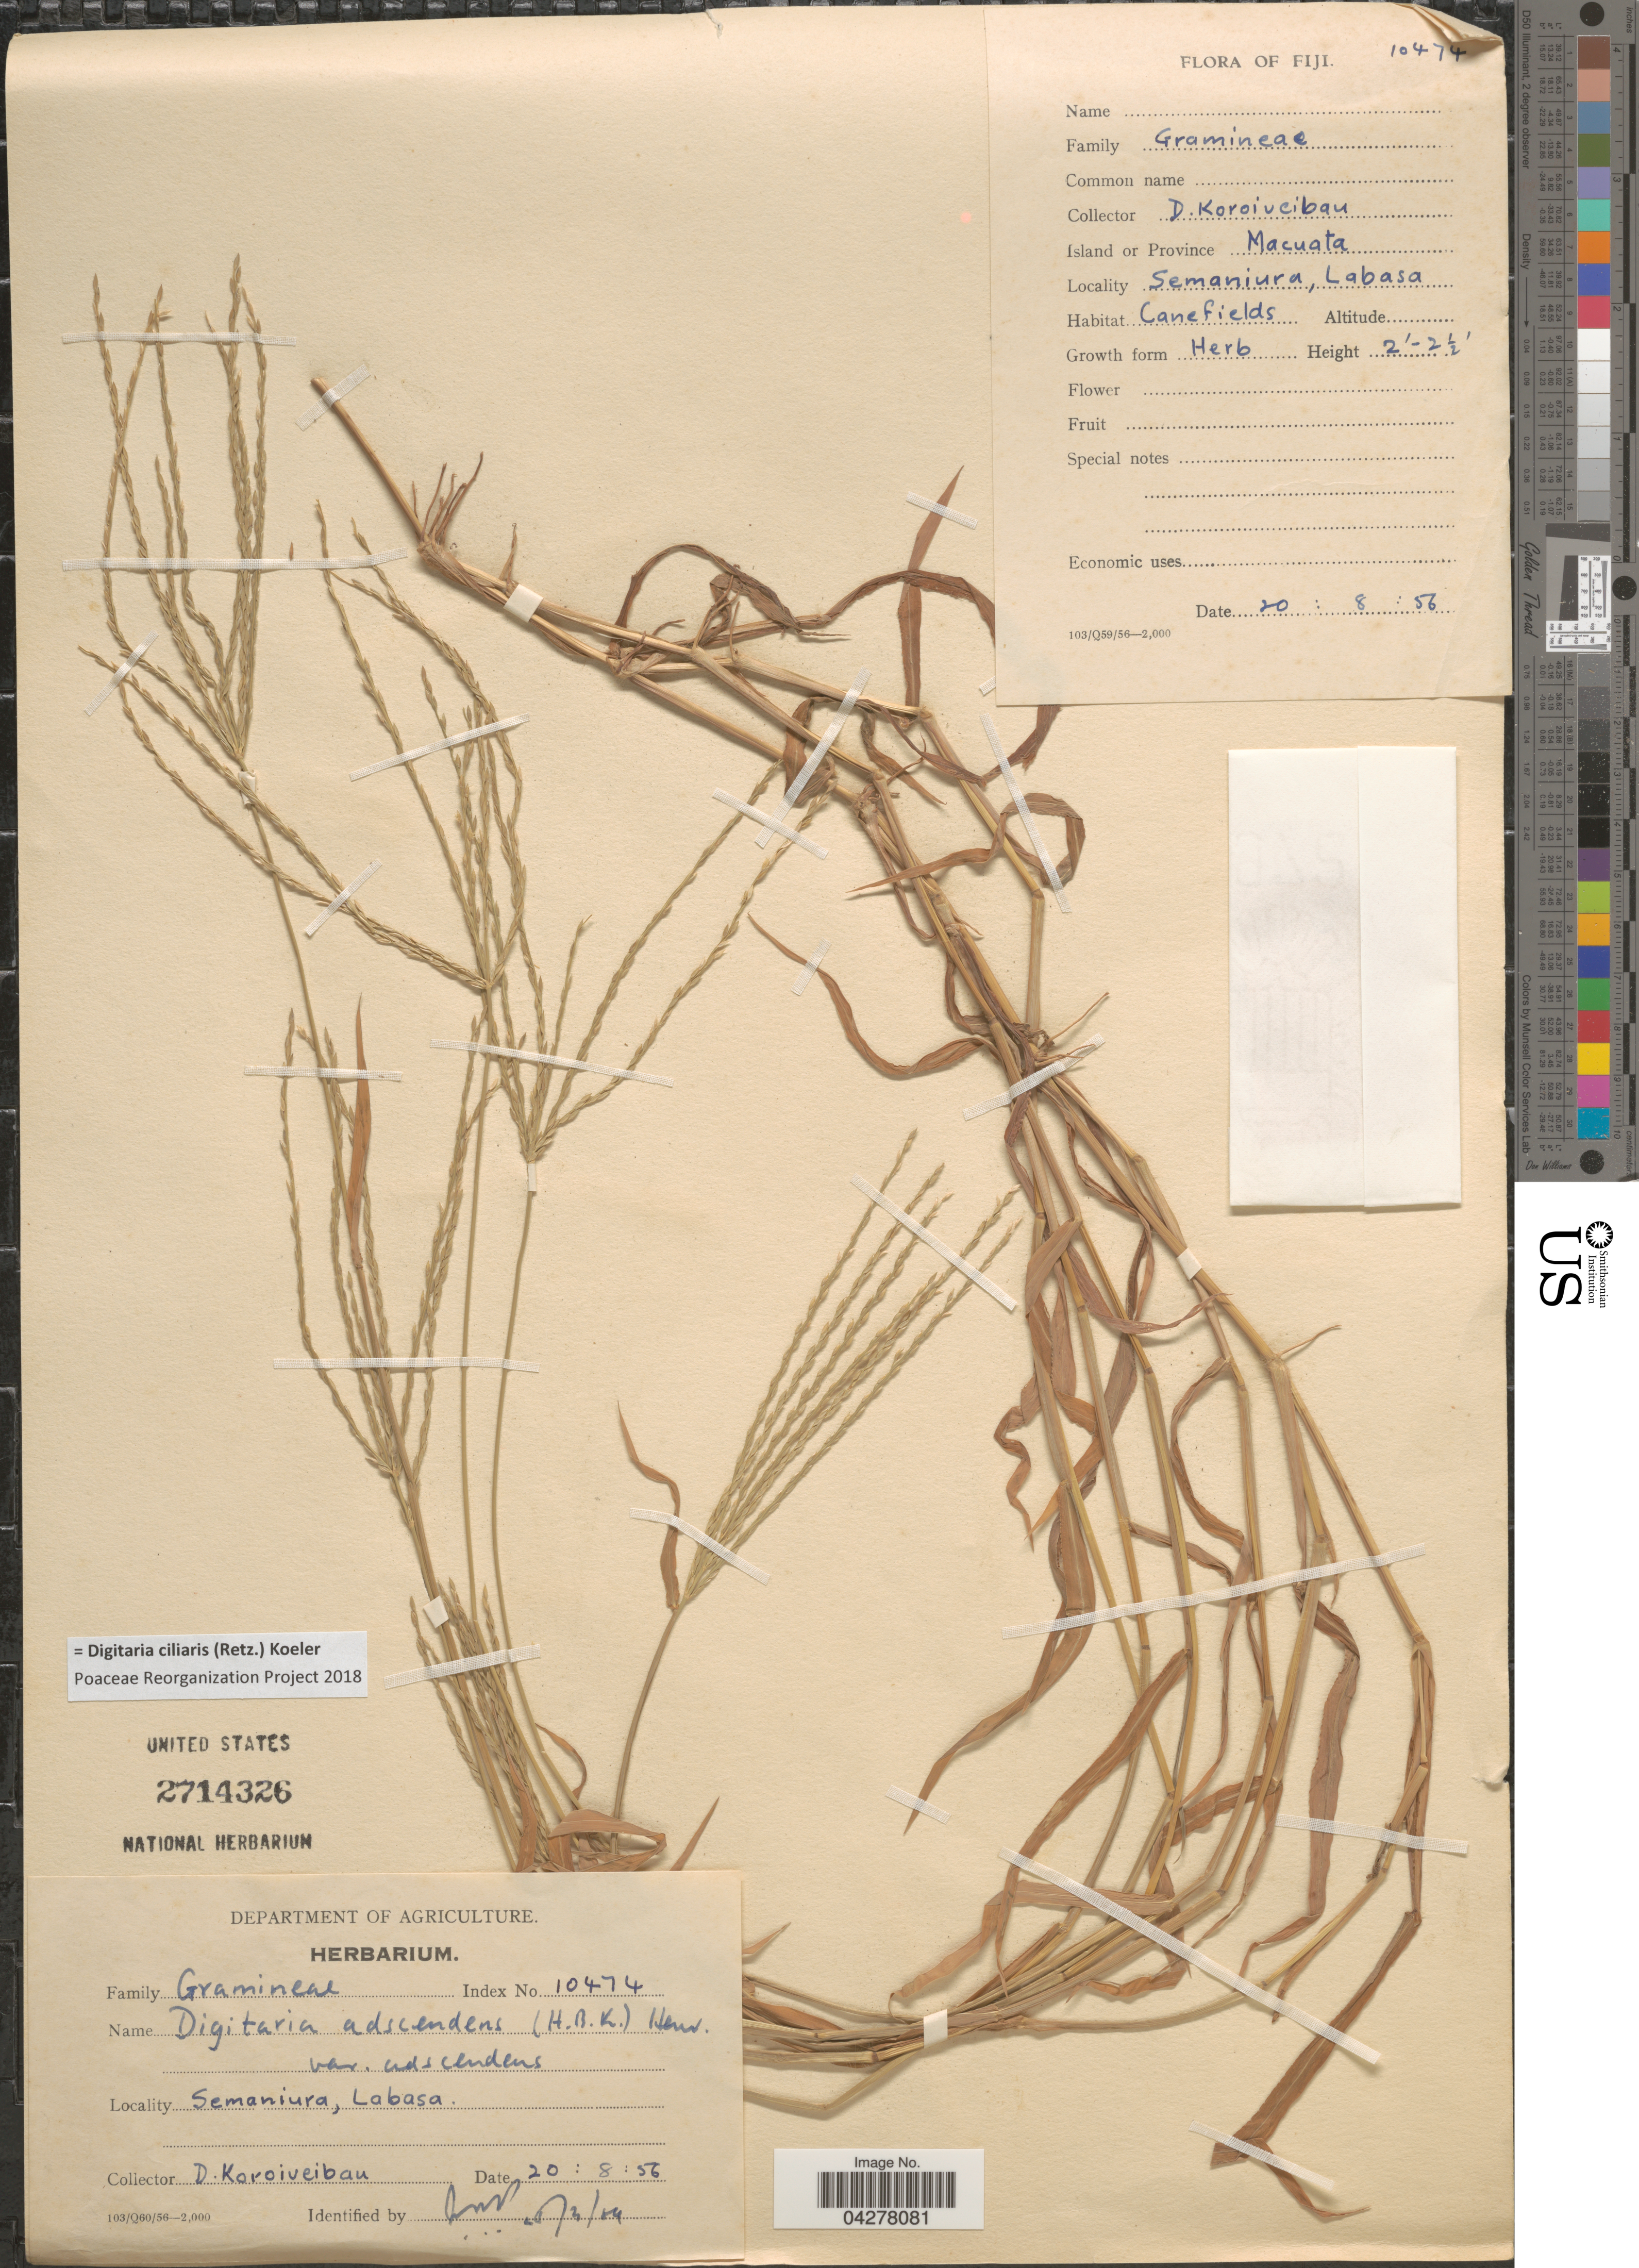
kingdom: Plantae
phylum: Tracheophyta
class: Liliopsida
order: Poales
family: Poaceae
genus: Digitaria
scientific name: Digitaria ciliaris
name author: (Retz.) Koeler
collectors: D. Koroiveibau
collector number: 10474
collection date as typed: Transcribed d/m/y: 20/8/56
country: Fiji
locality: Semaniura, Labasa. Island or Province Macuata. Canefields.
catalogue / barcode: US 2714326